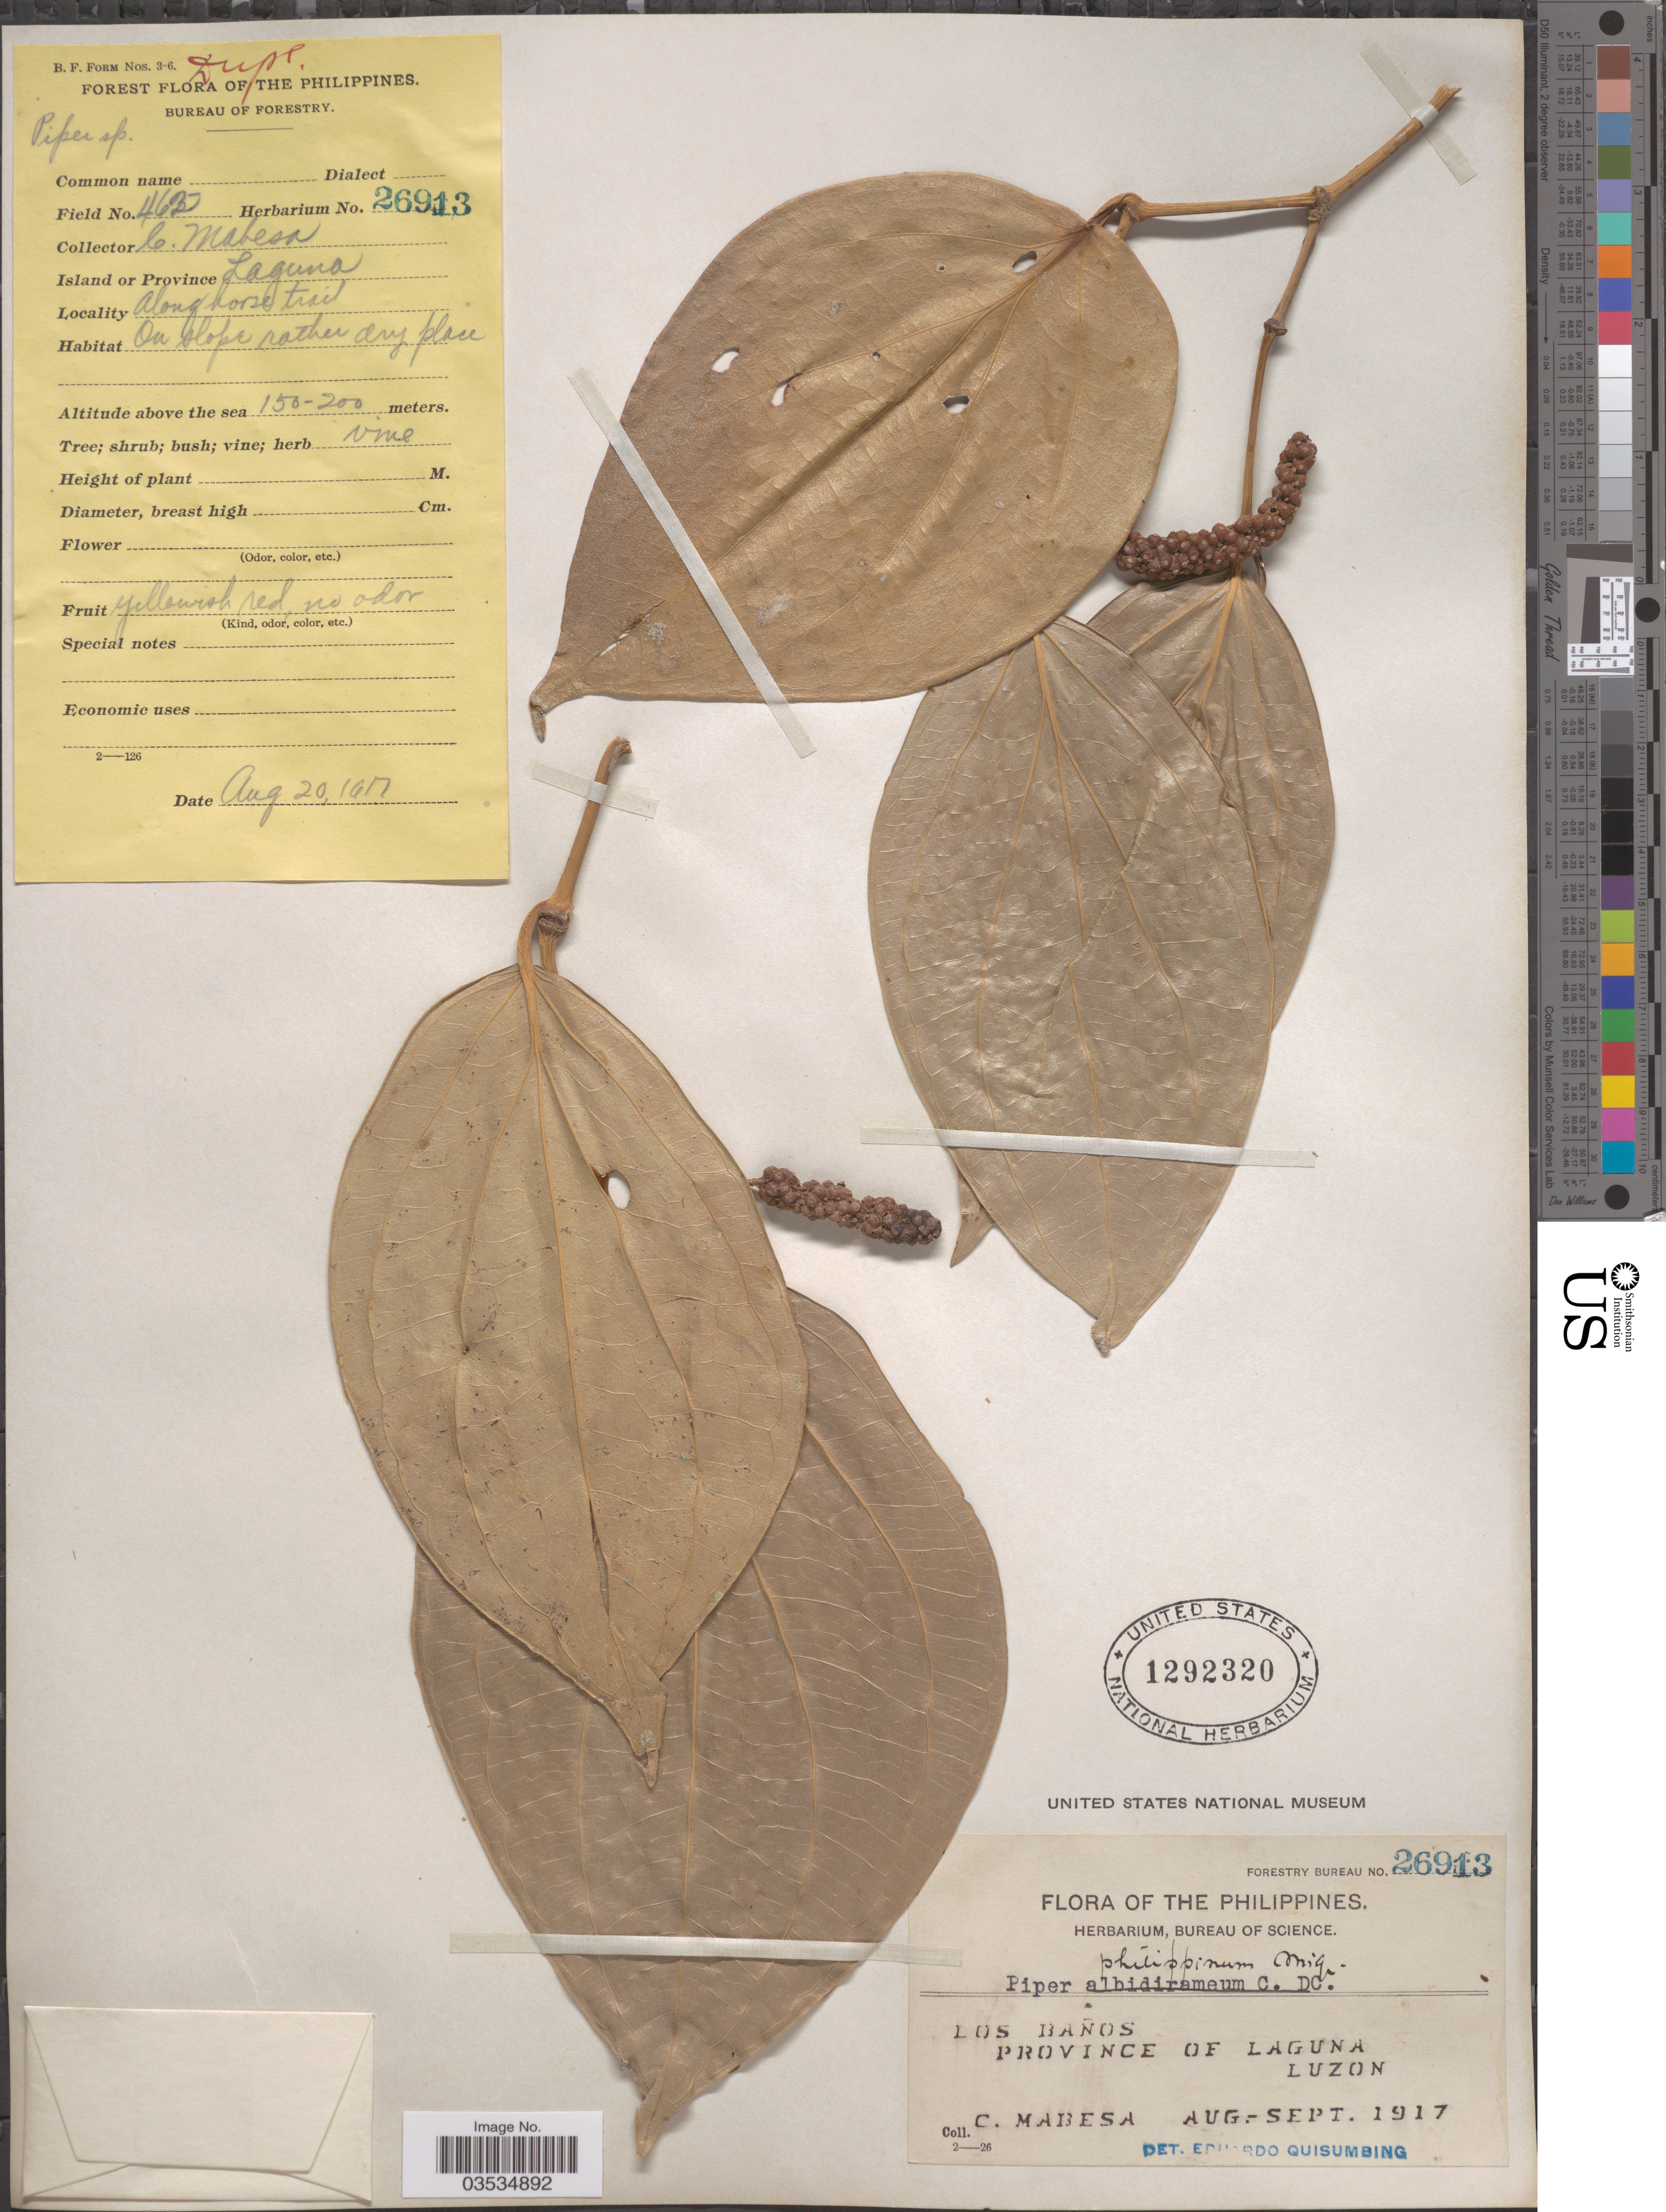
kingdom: Plantae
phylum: Tracheophyta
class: Magnoliopsida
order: Piperales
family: Piperaceae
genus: Piper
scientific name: Piper philippinum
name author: Miq.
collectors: C. Mabesa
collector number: Forestry Bureau 26913/ 462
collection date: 1917-08-20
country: Philippines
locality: Los Baños. Province of Laguna. Luzon. Along horse trail.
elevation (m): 150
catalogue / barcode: US 1292320